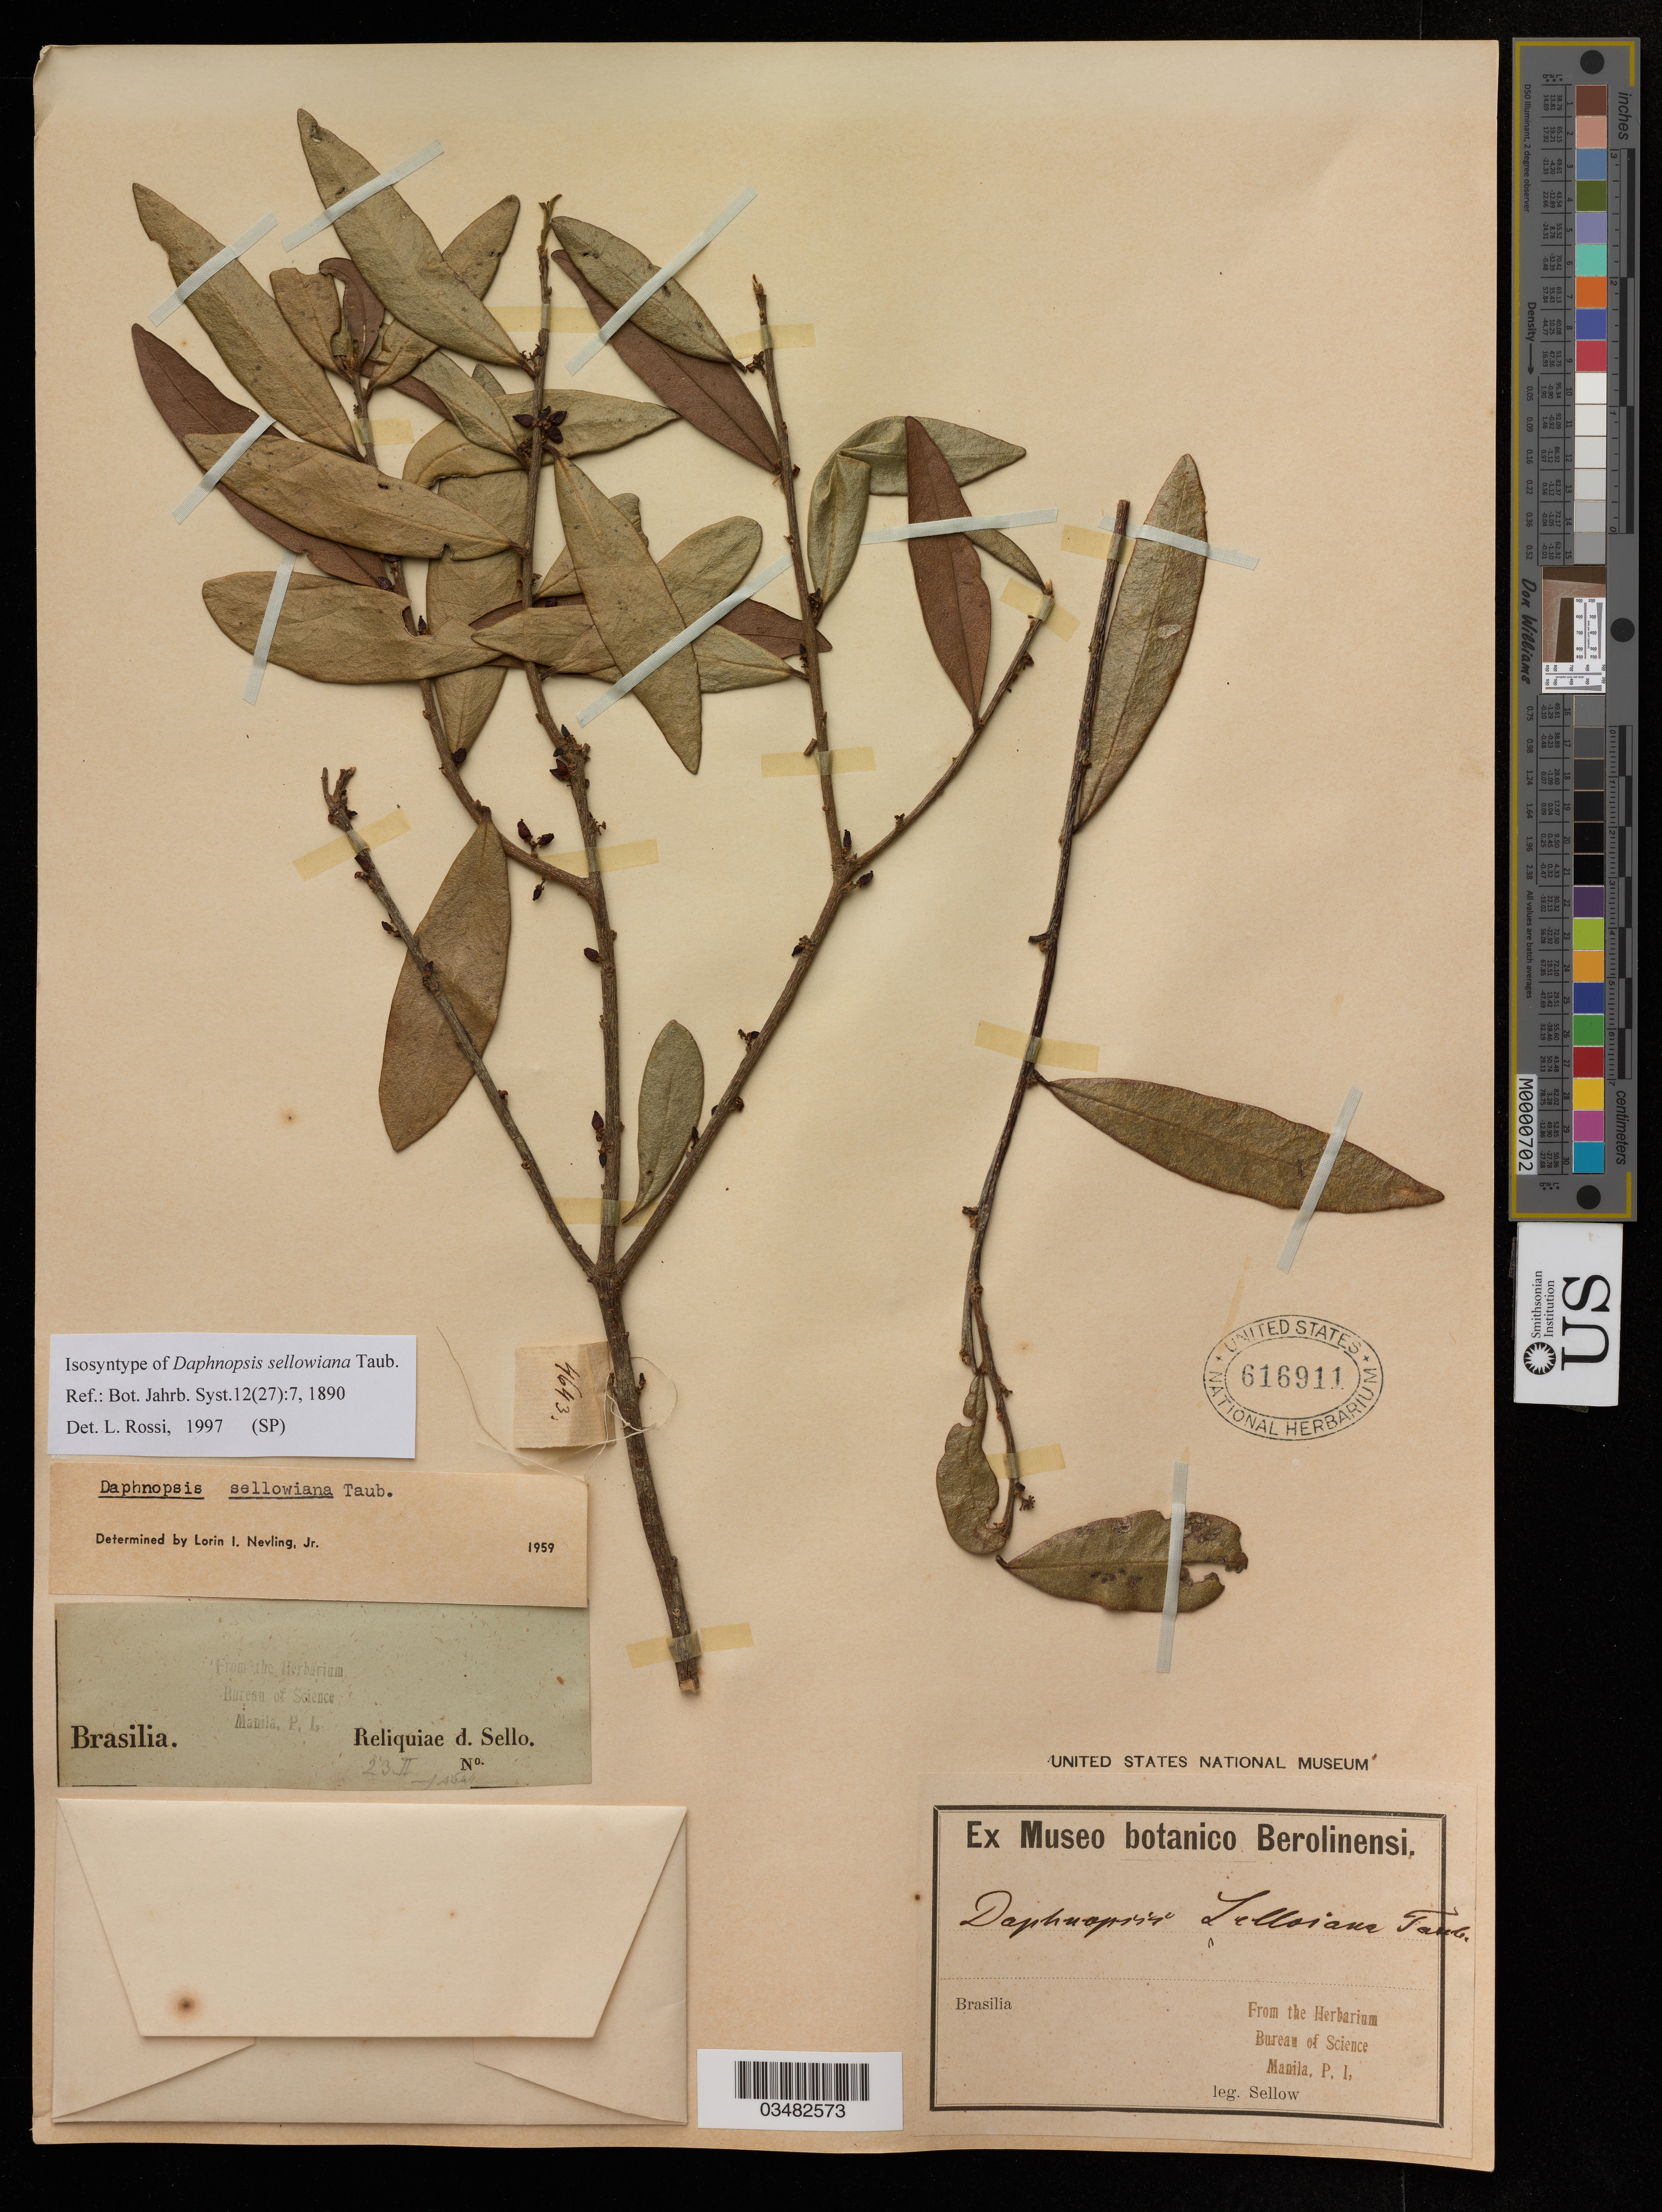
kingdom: Plantae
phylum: Tracheophyta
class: Liliopsida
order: Poales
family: Poaceae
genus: Hordeum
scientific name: Hordeum jubatum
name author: L.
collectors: D. Griffiths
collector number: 8799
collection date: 1907-08-10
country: United States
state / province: North Dakota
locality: Fargo.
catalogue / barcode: US 2479284